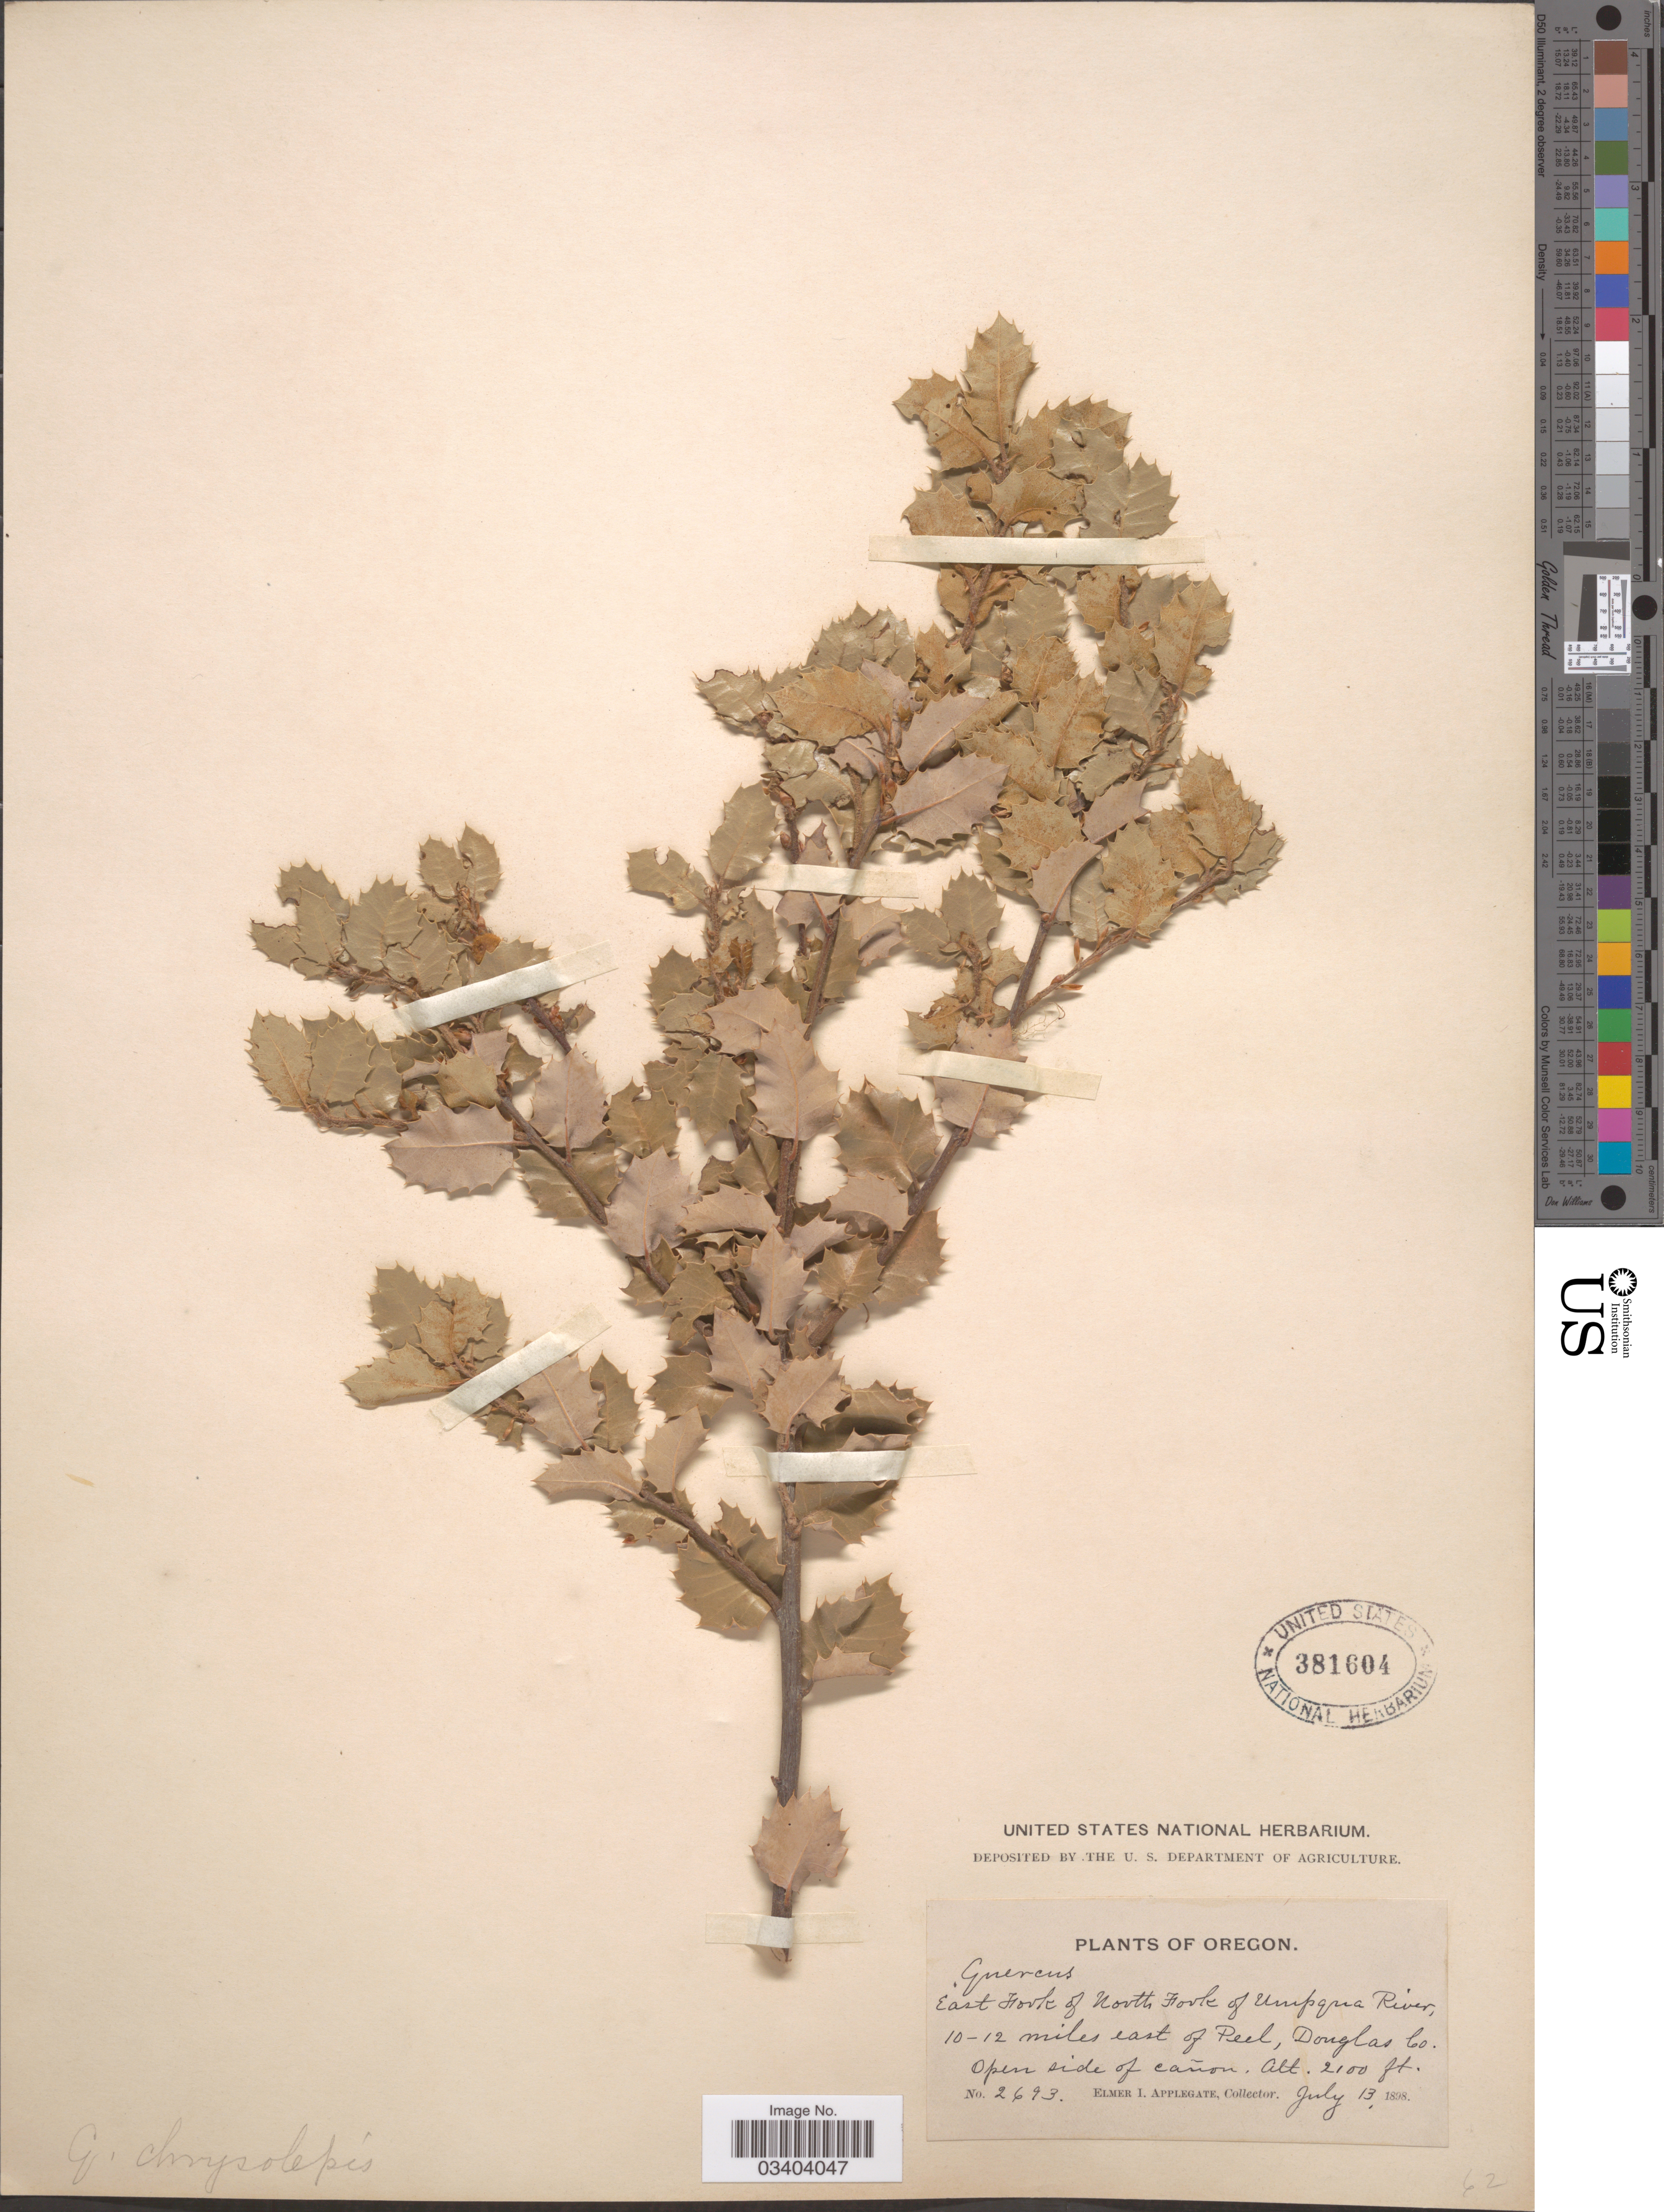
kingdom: Plantae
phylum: Tracheophyta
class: Magnoliopsida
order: Fagales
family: Fagaceae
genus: Quercus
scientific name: Quercus chrysolepis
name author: Liebm.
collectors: E. I. Applegate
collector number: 2693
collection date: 1898-07-13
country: United States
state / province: Oregon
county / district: Douglas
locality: East Fork of North Fork of Umpqua River, 10-12 miles east of Peel, Douglas Co. Open side of cañon.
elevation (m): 640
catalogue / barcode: US 381604